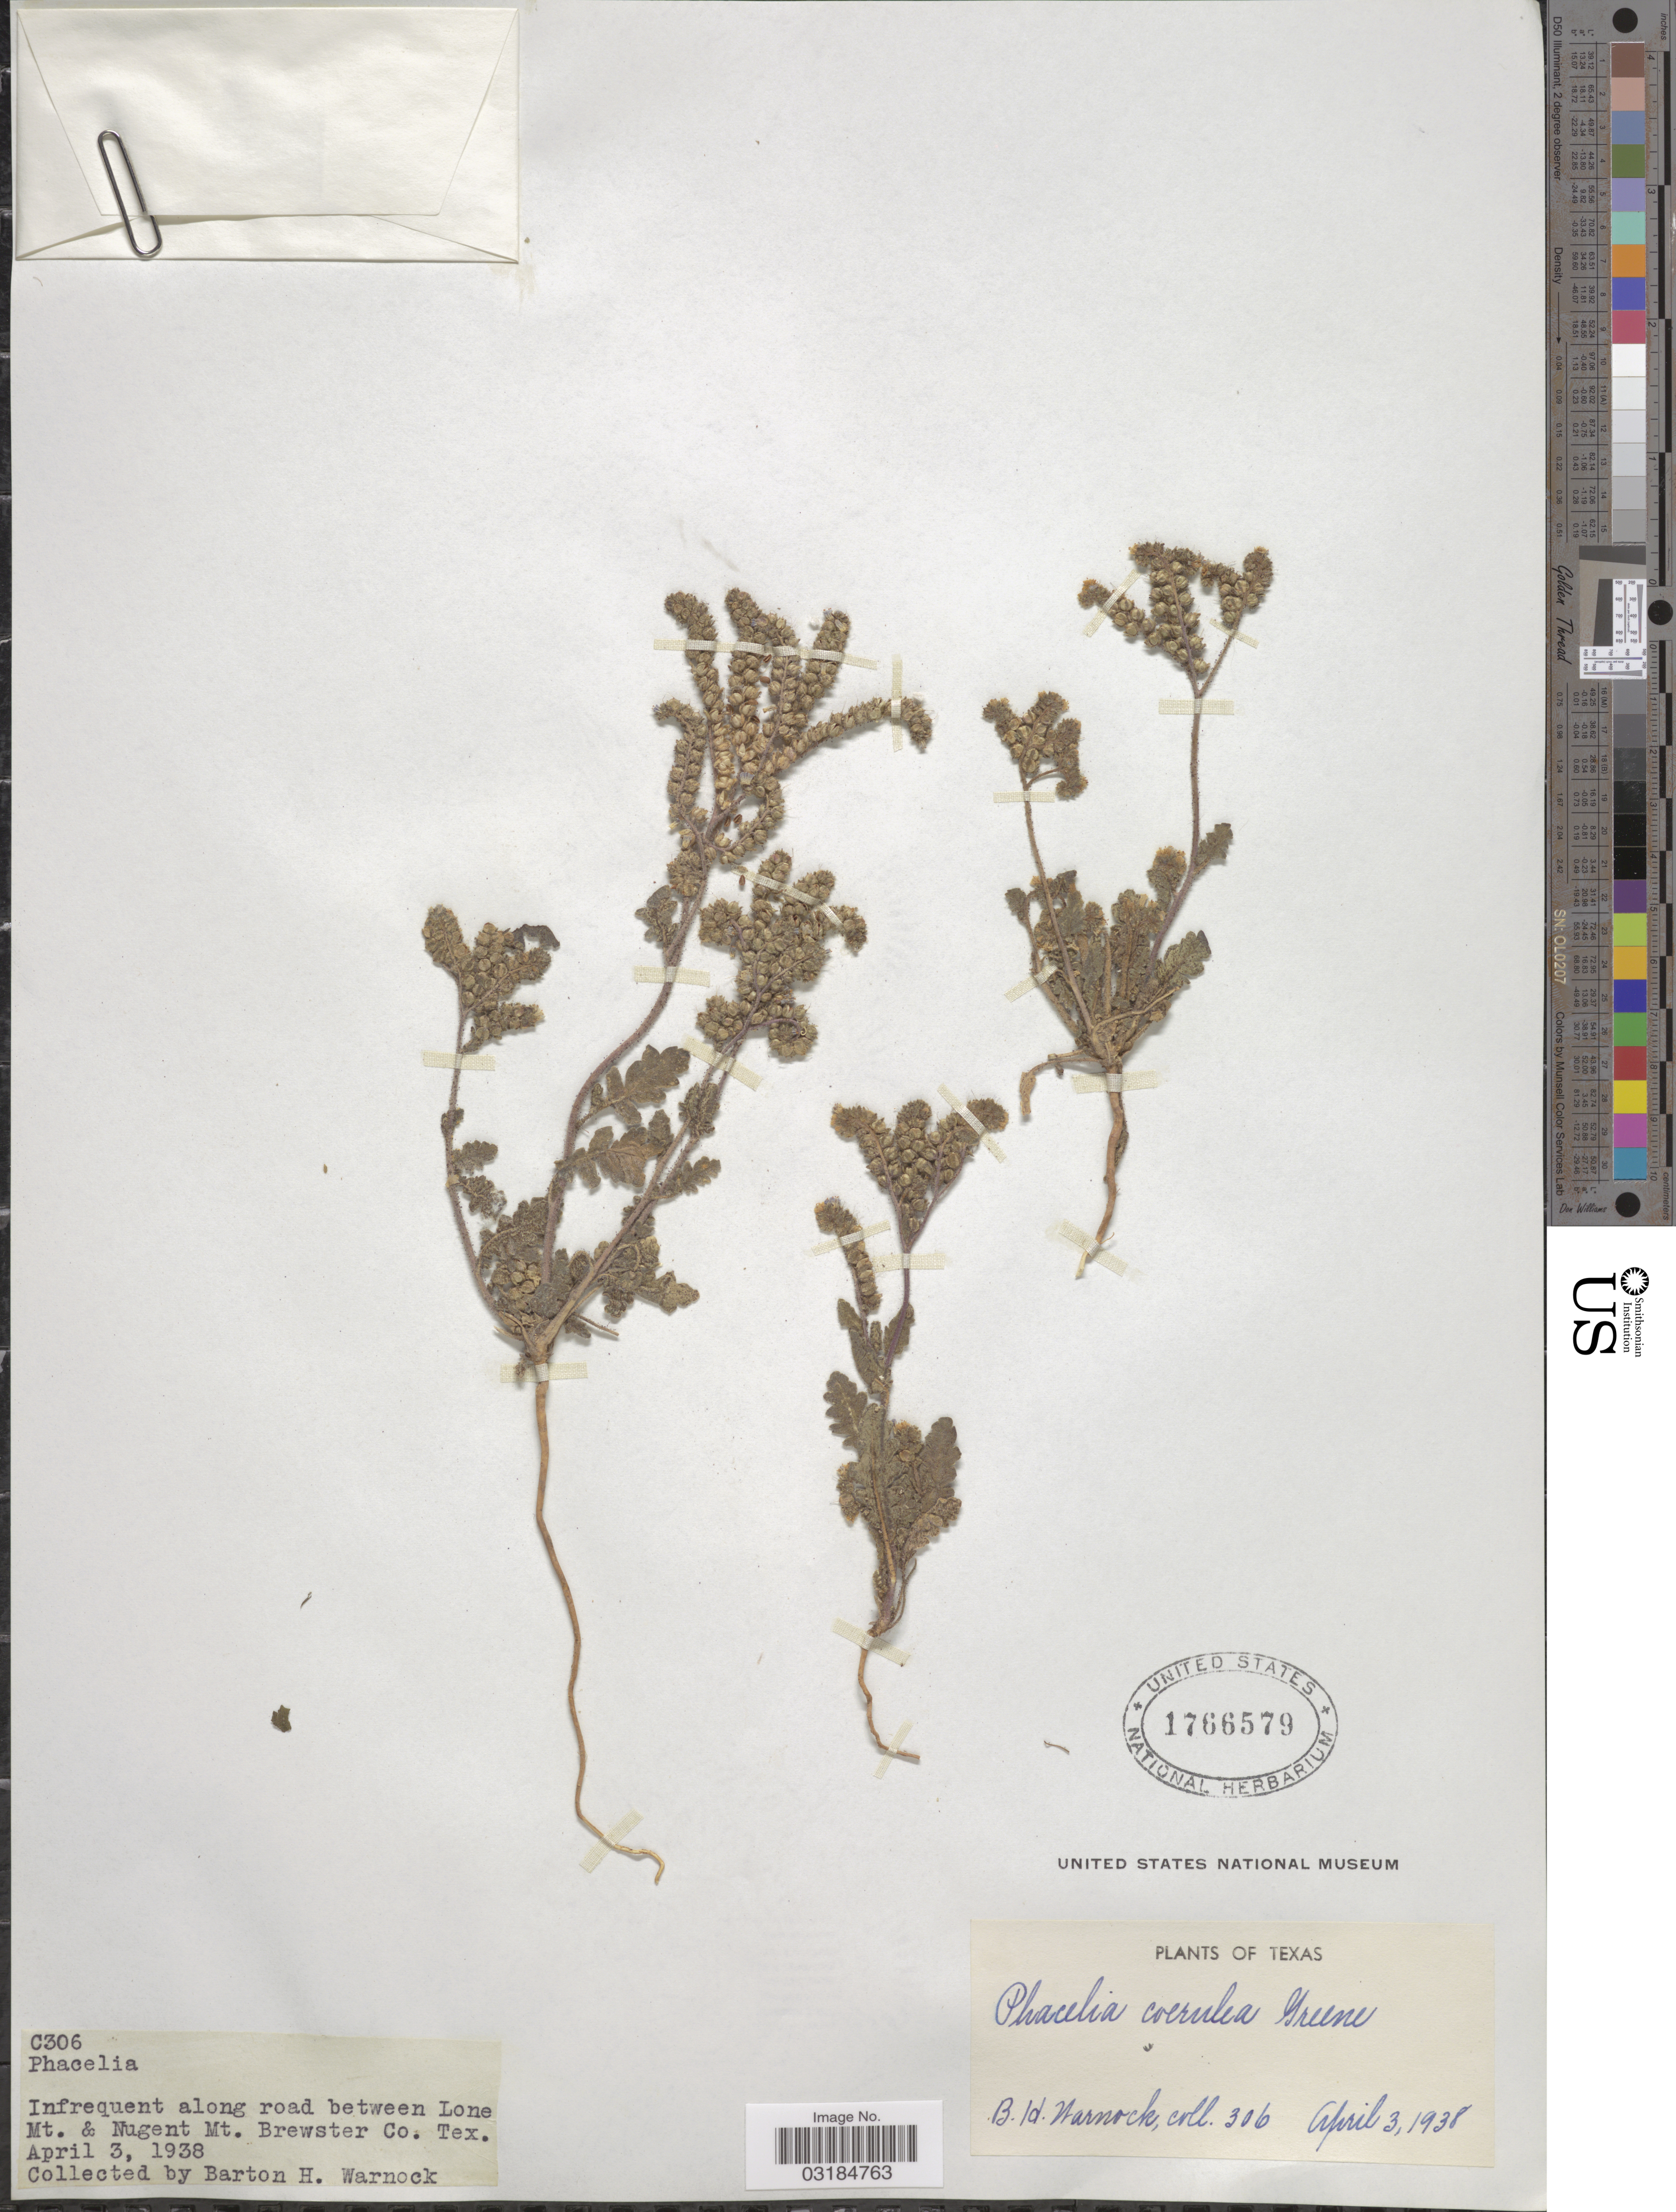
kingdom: Plantae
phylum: Tracheophyta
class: Magnoliopsida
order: Boraginales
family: Hydrophyllaceae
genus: Phacelia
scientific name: Phacelia caerulea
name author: Greene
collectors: B. H. Warnock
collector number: C306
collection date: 1938-04-03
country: United States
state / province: Texas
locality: Infrequent along road between Lone Mt. & Nugent Mt. Brewster Co., Tex.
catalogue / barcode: US 1766579